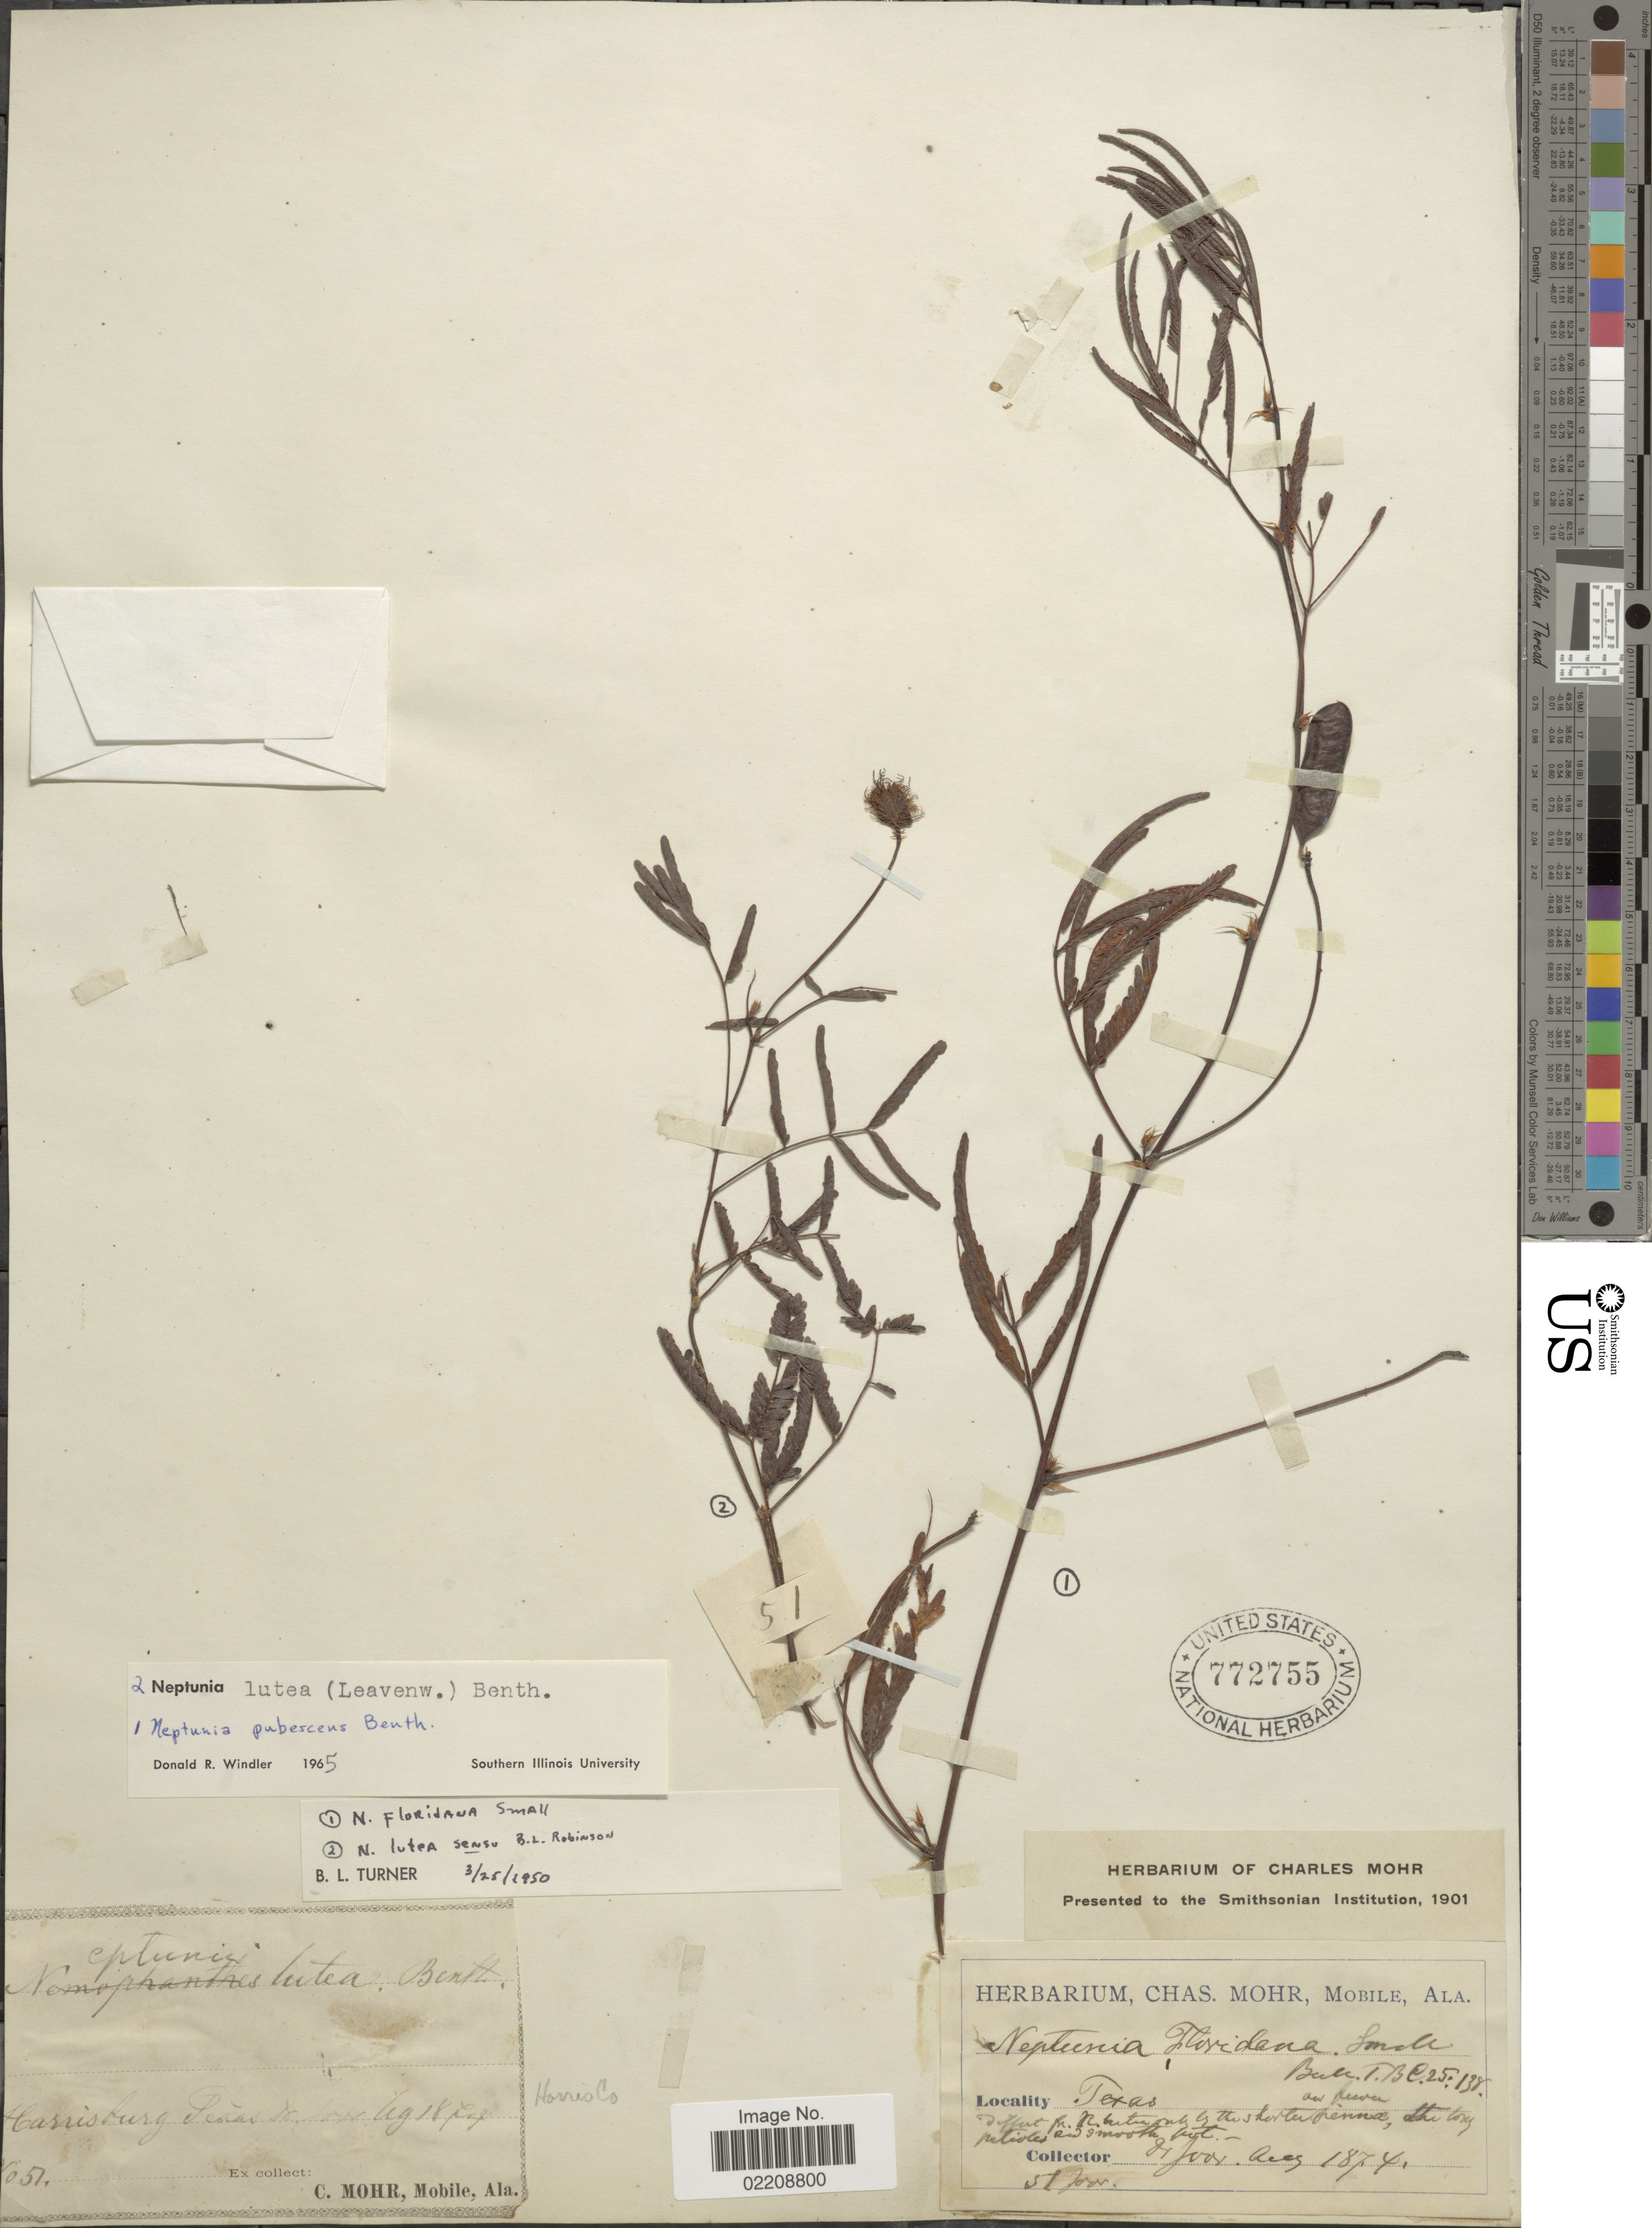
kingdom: Plantae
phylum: Tracheophyta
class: Magnoliopsida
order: Fabales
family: Fabaceae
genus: Neptunia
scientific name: Neptunia lutea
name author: (Leavenw.) Benth.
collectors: -. Joor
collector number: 51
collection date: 1874-08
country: United States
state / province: Texas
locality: Harrisburg, Harris Co.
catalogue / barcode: US 772755